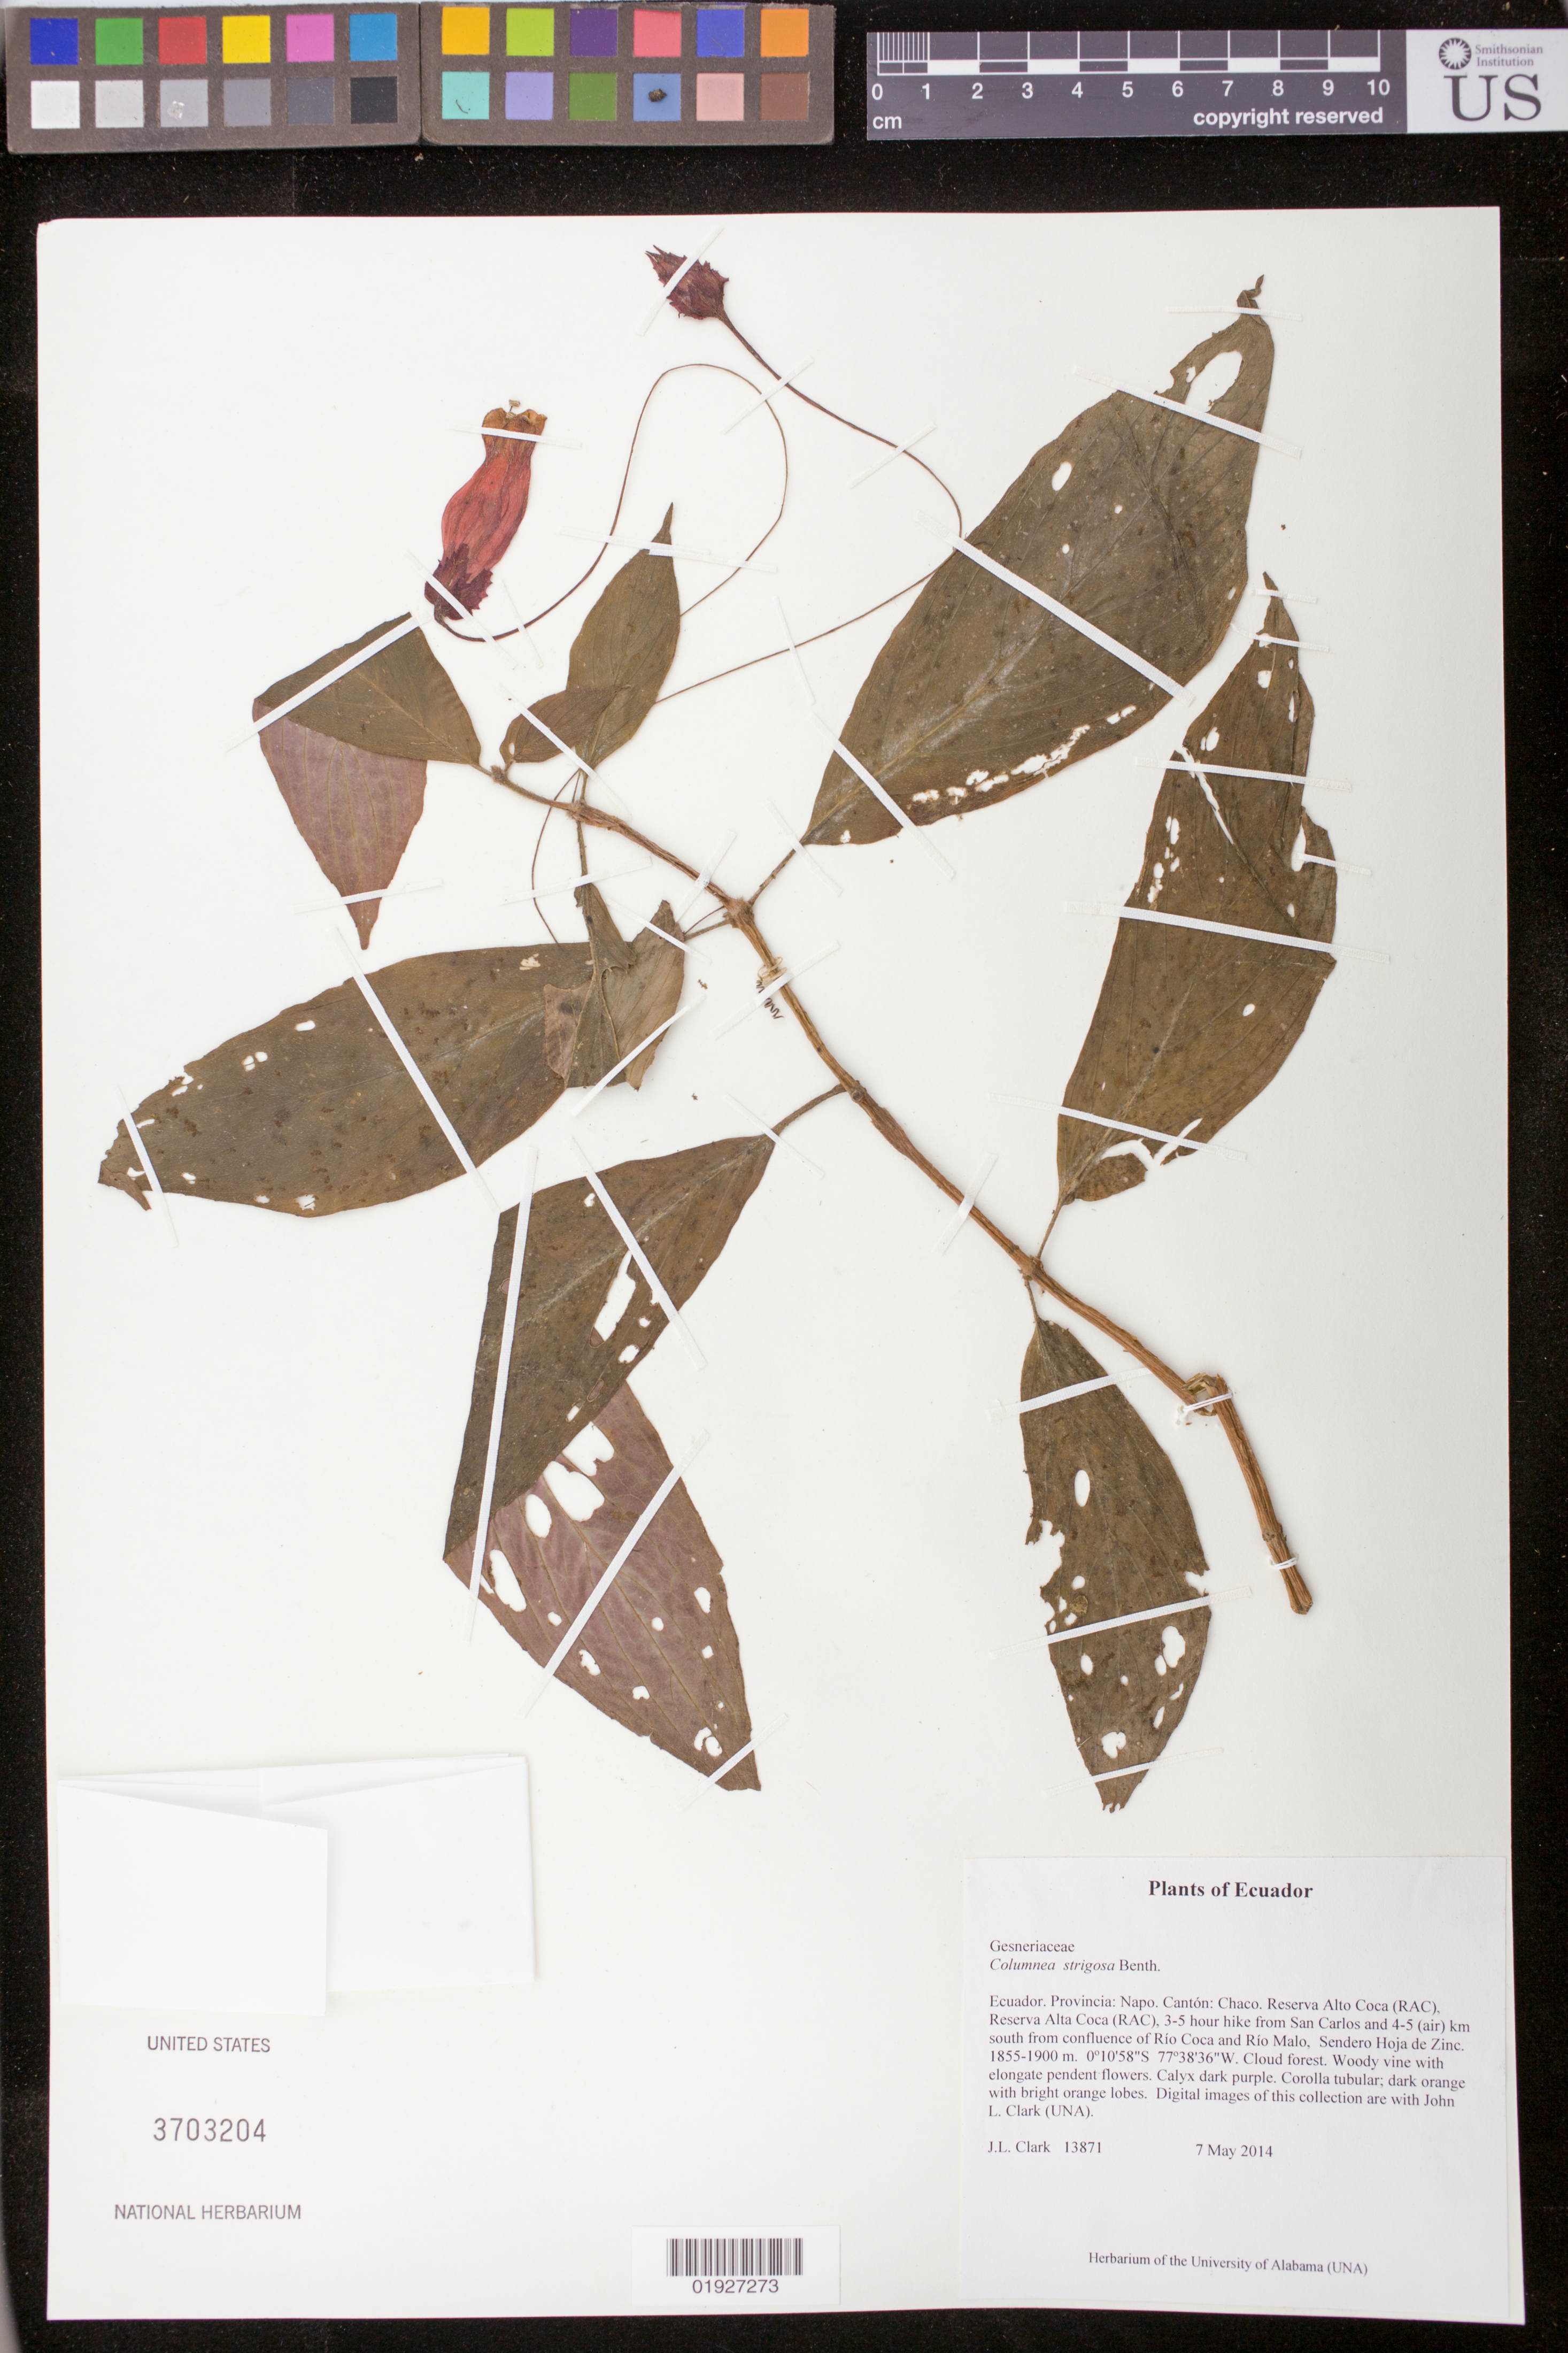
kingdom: Plantae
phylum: Tracheophyta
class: Magnoliopsida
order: Lamiales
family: Gesneriaceae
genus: Columnea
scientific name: Columnea strigosa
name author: Benth.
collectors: J. L. Clark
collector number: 13871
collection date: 2014-05-07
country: Ecuador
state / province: Napo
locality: Reserva Alto Coca (RAC), 3-5 hour hike from San Carlos and 4-5 (air) km south from confluence of Rio Coca and Rio Malo, Sendero Hoja de Zinc.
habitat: Cloud forest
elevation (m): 1855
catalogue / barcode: US 3703204